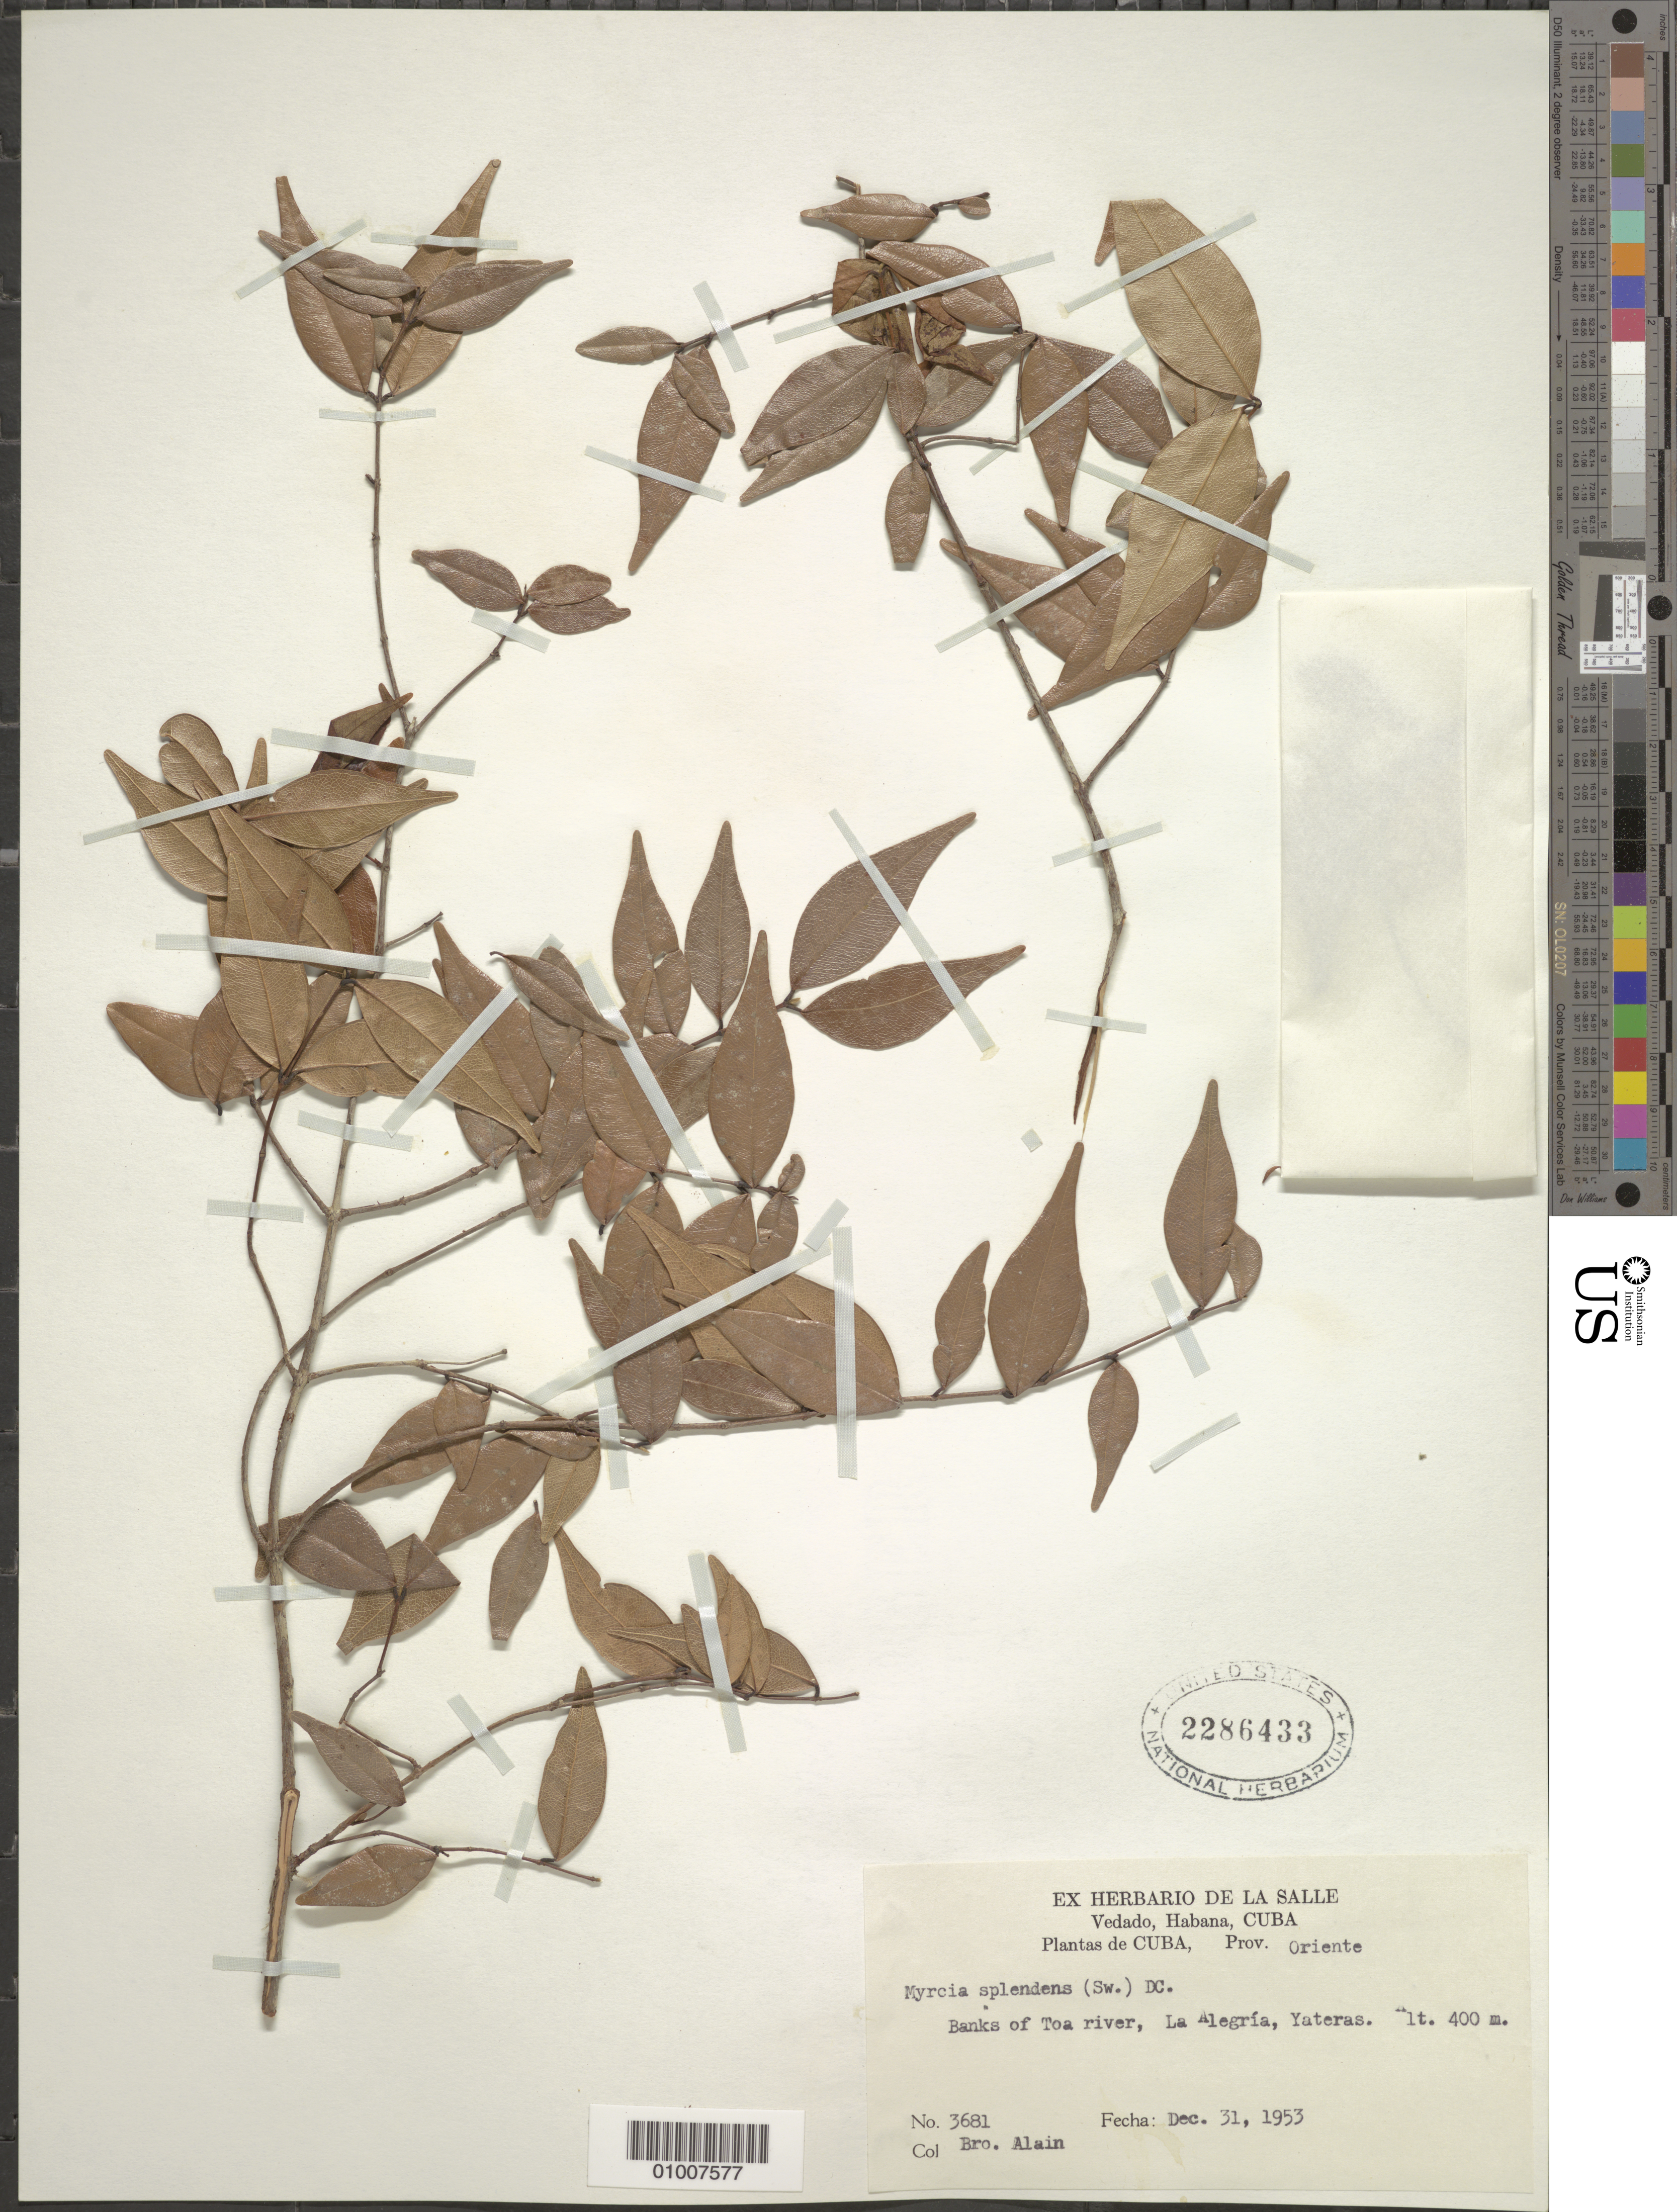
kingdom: Plantae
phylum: Tracheophyta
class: Magnoliopsida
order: Myrtales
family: Myrtaceae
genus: Myrcia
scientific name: Myrcia splendens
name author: (Sw.) DC.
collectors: A. H. Liogier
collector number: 3681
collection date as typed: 31 Dec 1953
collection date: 1953-12-31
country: Cuba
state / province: Oriente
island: Cuba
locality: Along Toa River, La Alegria, Yateras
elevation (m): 400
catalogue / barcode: US 2286433